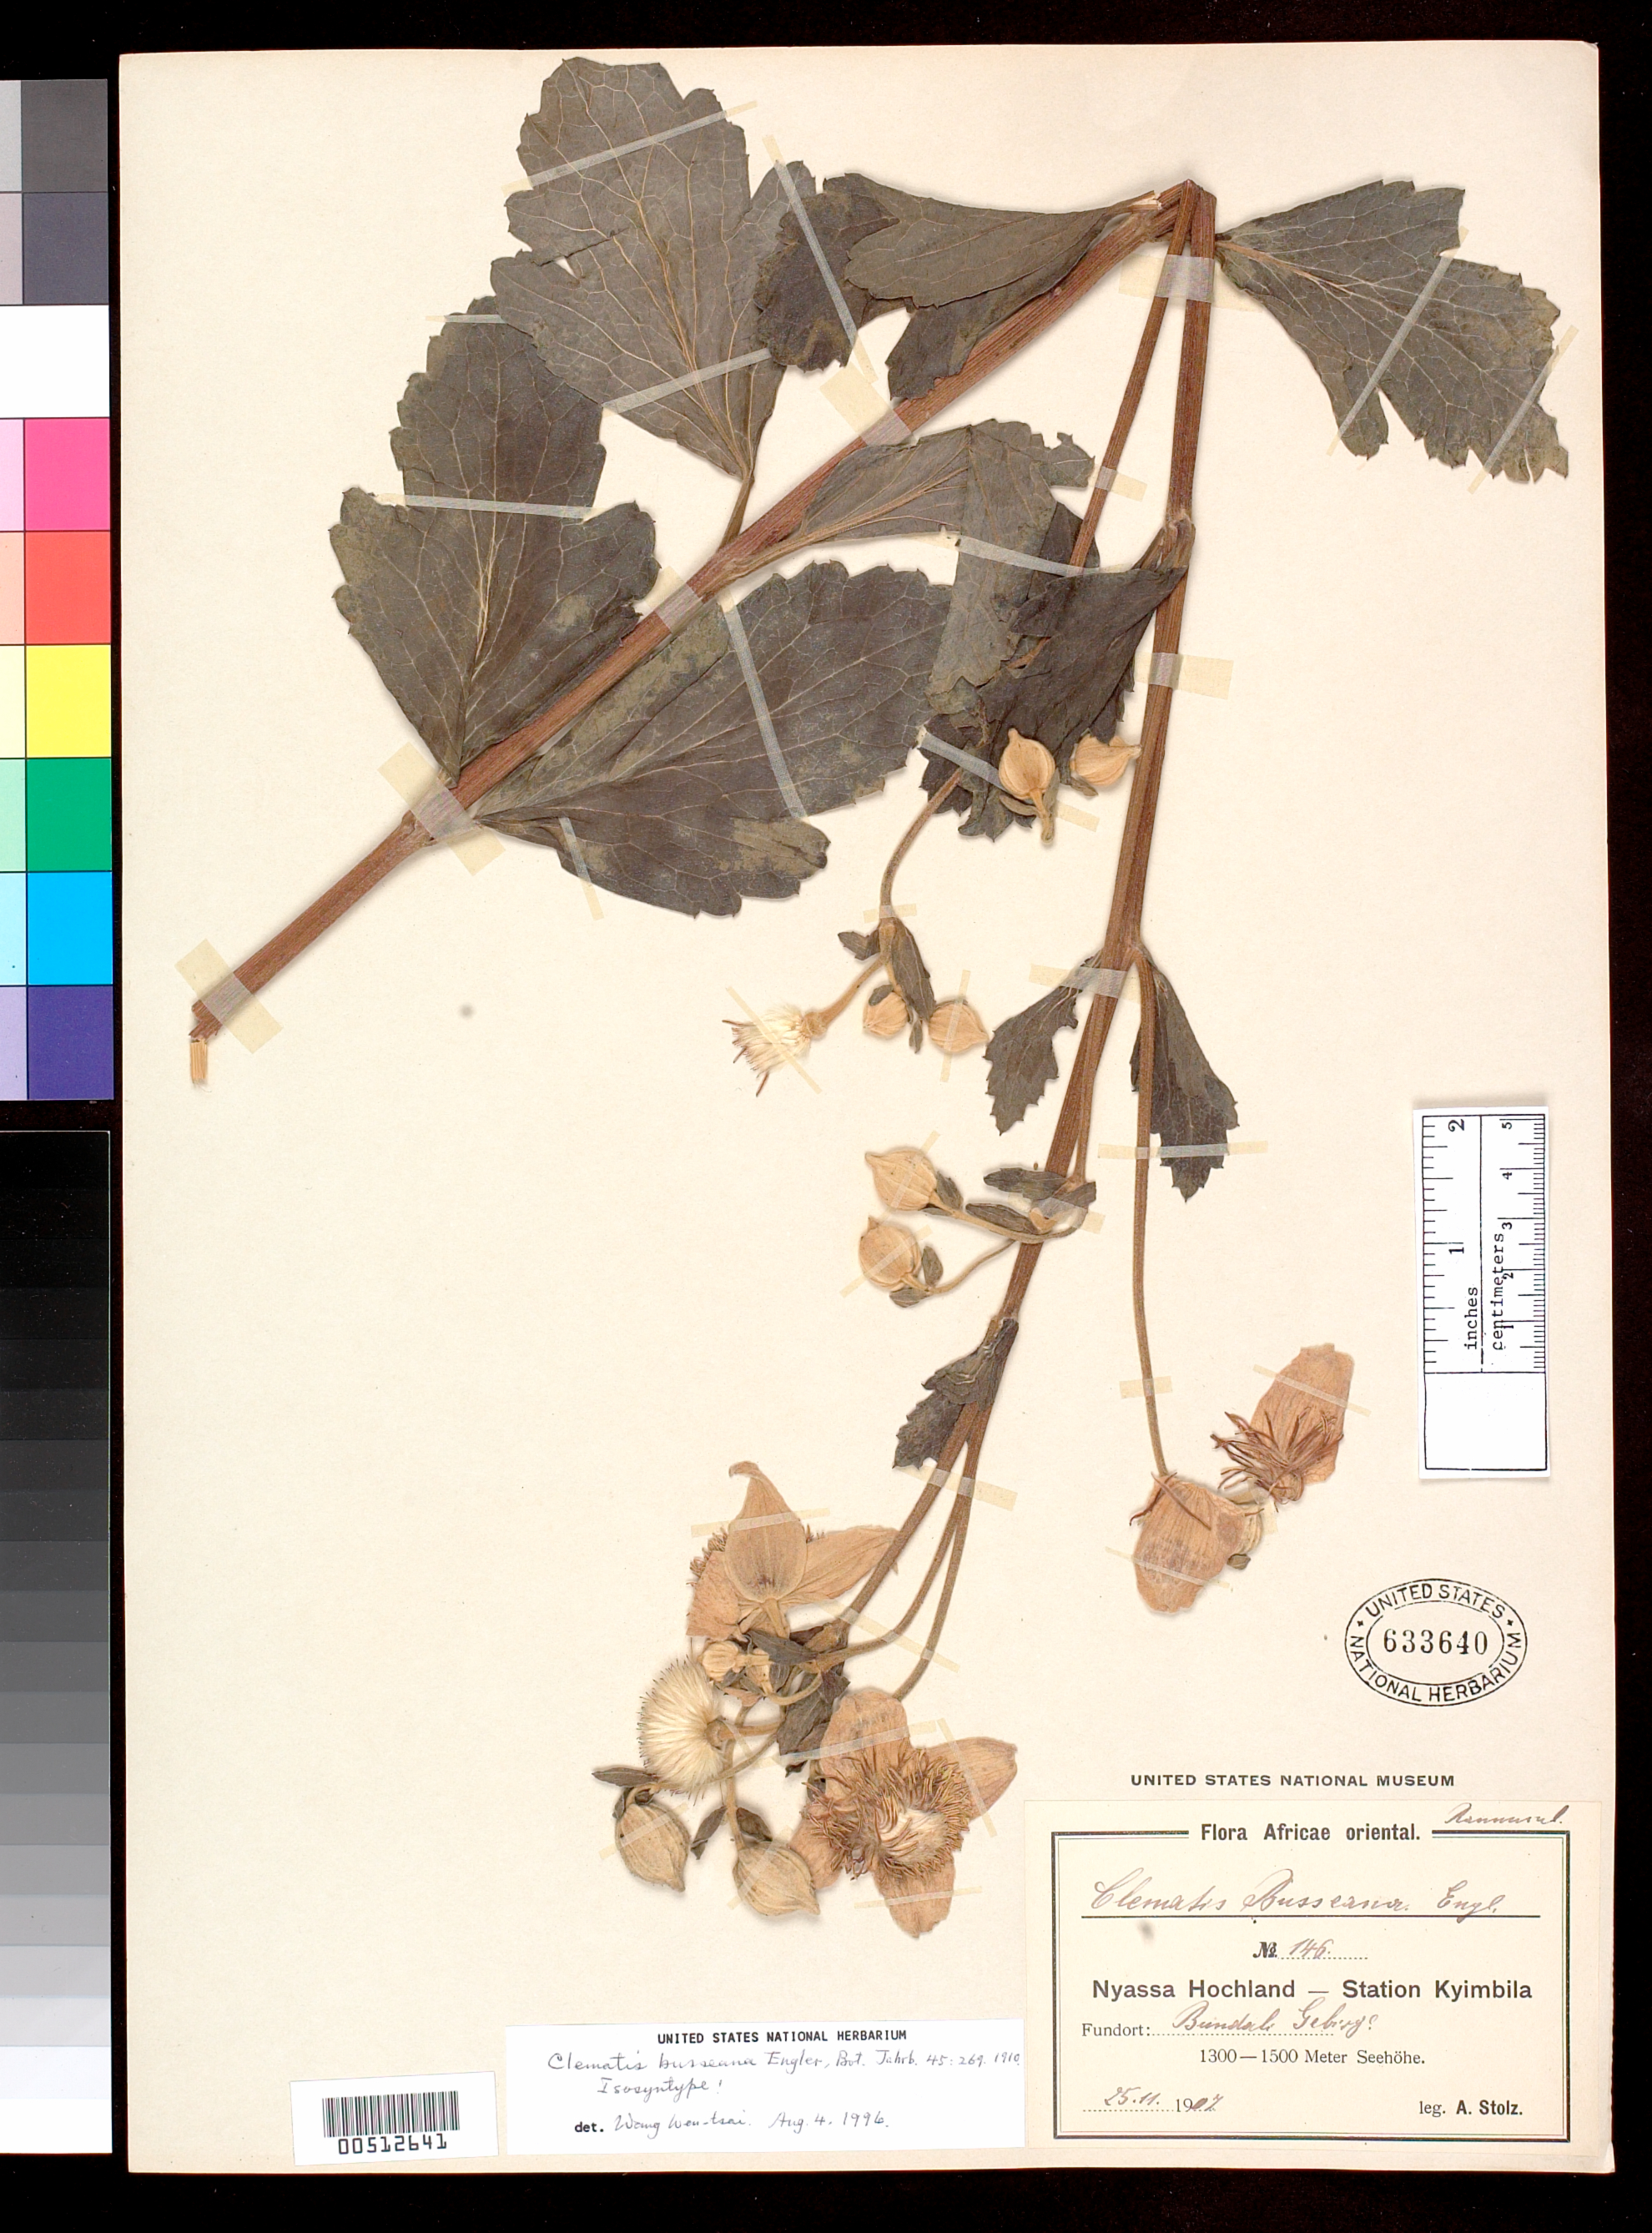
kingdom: Plantae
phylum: Tracheophyta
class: Magnoliopsida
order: Ranunculales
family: Ranunculaceae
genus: Clematis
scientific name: Clematis busseana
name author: Engl.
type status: Isosyntype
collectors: A. Stolz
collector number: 146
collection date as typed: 25 Nov 1907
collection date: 1907-11-25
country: Tanzania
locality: Nyassa Hochland, Station Kyimbila.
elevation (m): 1300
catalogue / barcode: US 633640